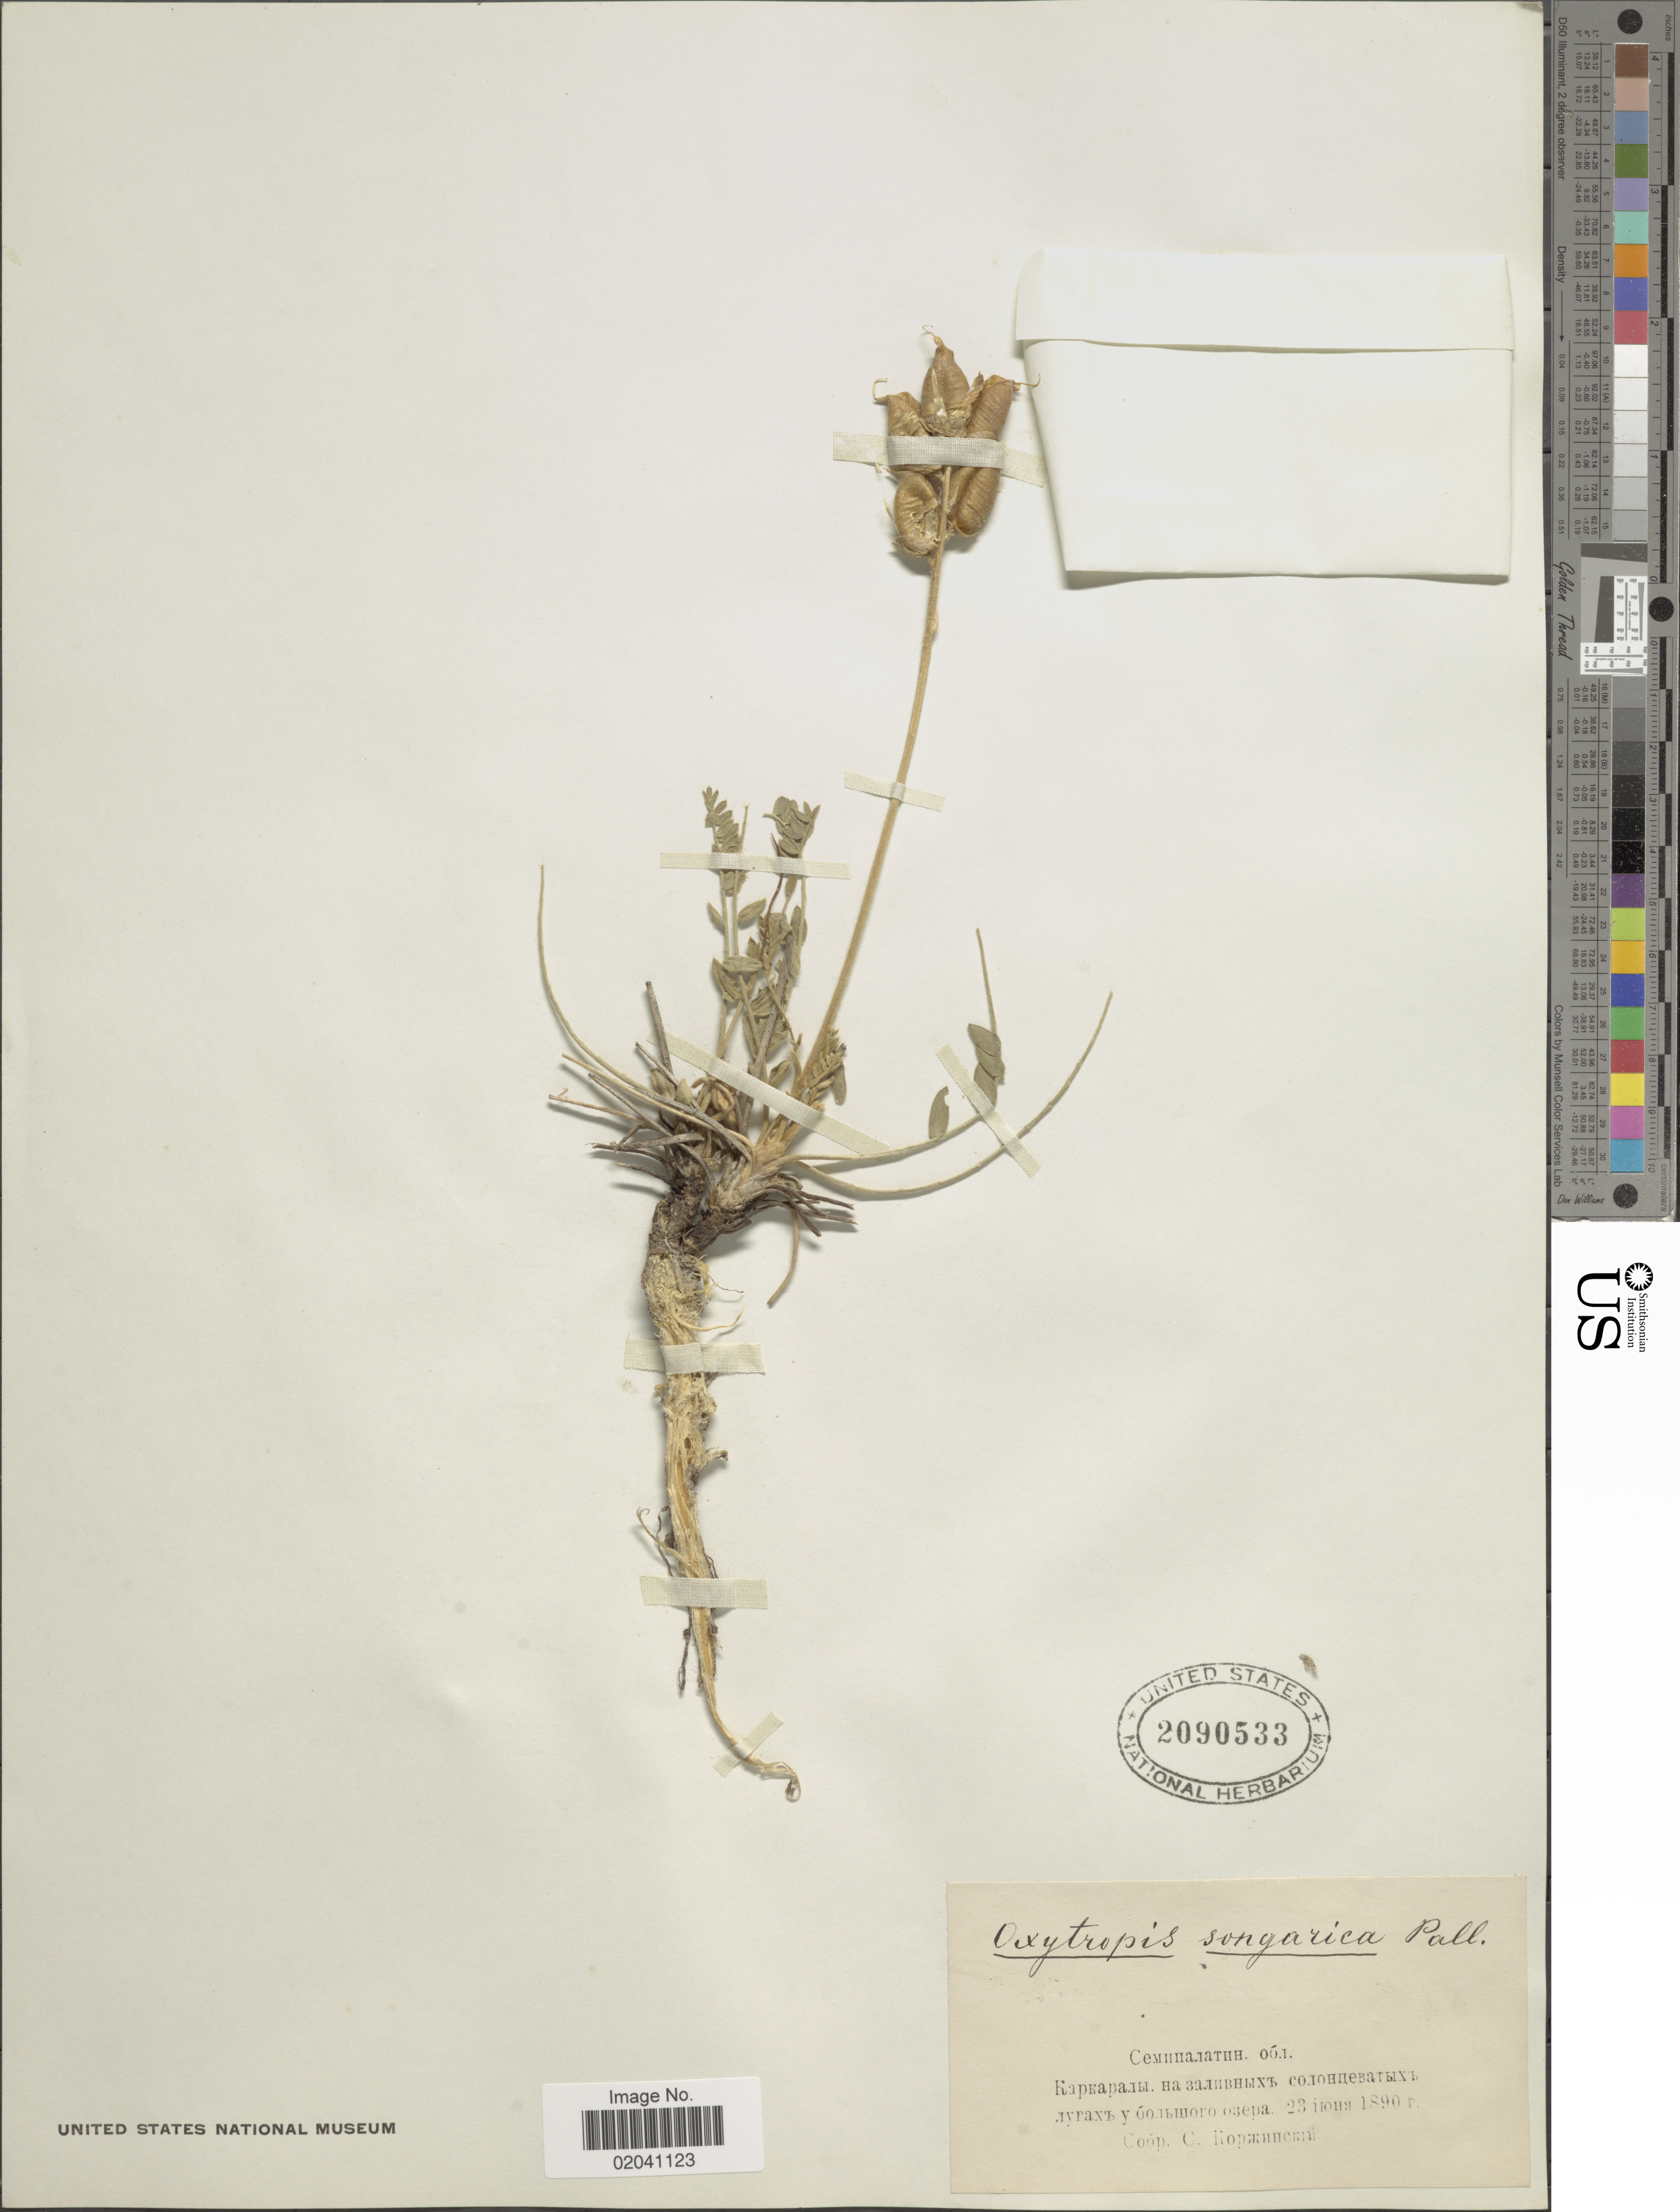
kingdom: Plantae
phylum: Tracheophyta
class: Magnoliopsida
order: Fabales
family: Fabaceae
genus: Oxytropis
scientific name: Oxytropis songorica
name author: (Pall.) DC.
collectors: S. Korzchinsky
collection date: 1890-02-23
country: Kazakhstan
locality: Karkaraly Lake, Pavlodar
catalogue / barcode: US 2090533